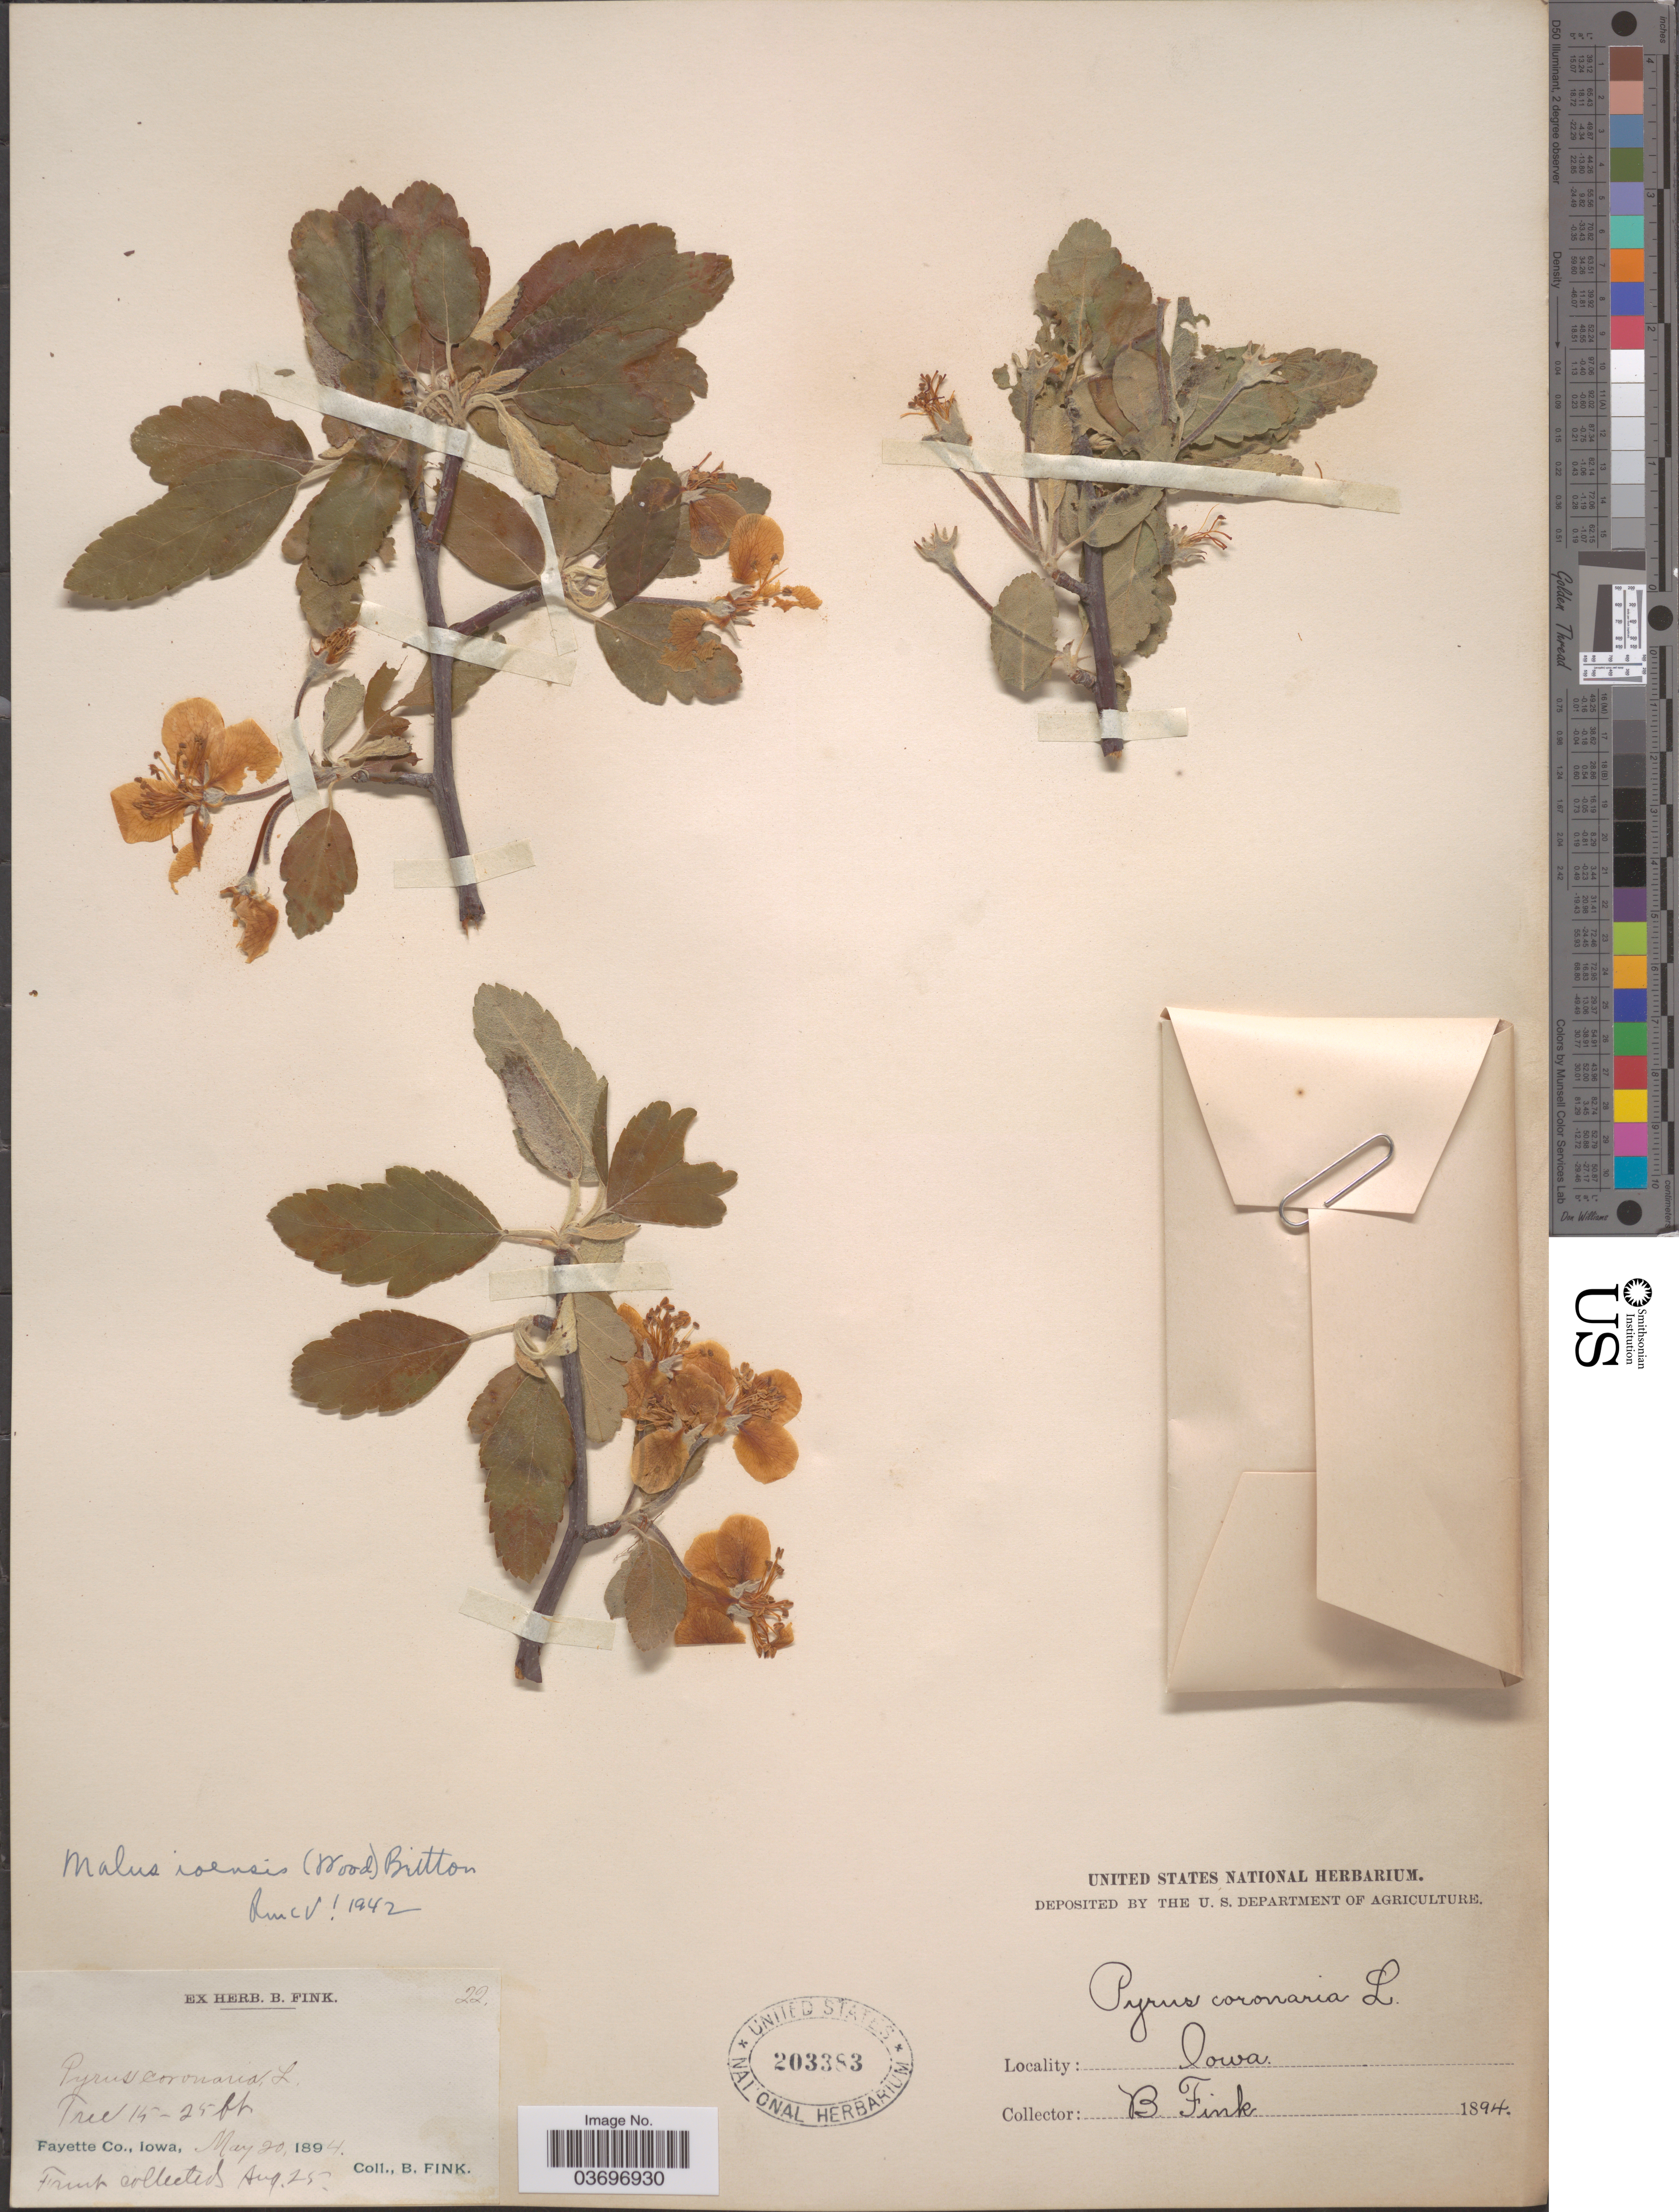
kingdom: Plantae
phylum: Tracheophyta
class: Magnoliopsida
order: Rosales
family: Rosaceae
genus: Malus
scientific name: Malus ioensis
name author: (Alph. Wood) Britton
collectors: B. Fink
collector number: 22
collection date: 1894-05-20/1894-08-25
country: United States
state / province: Iowa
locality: Fayette Co.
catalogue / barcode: US 203383